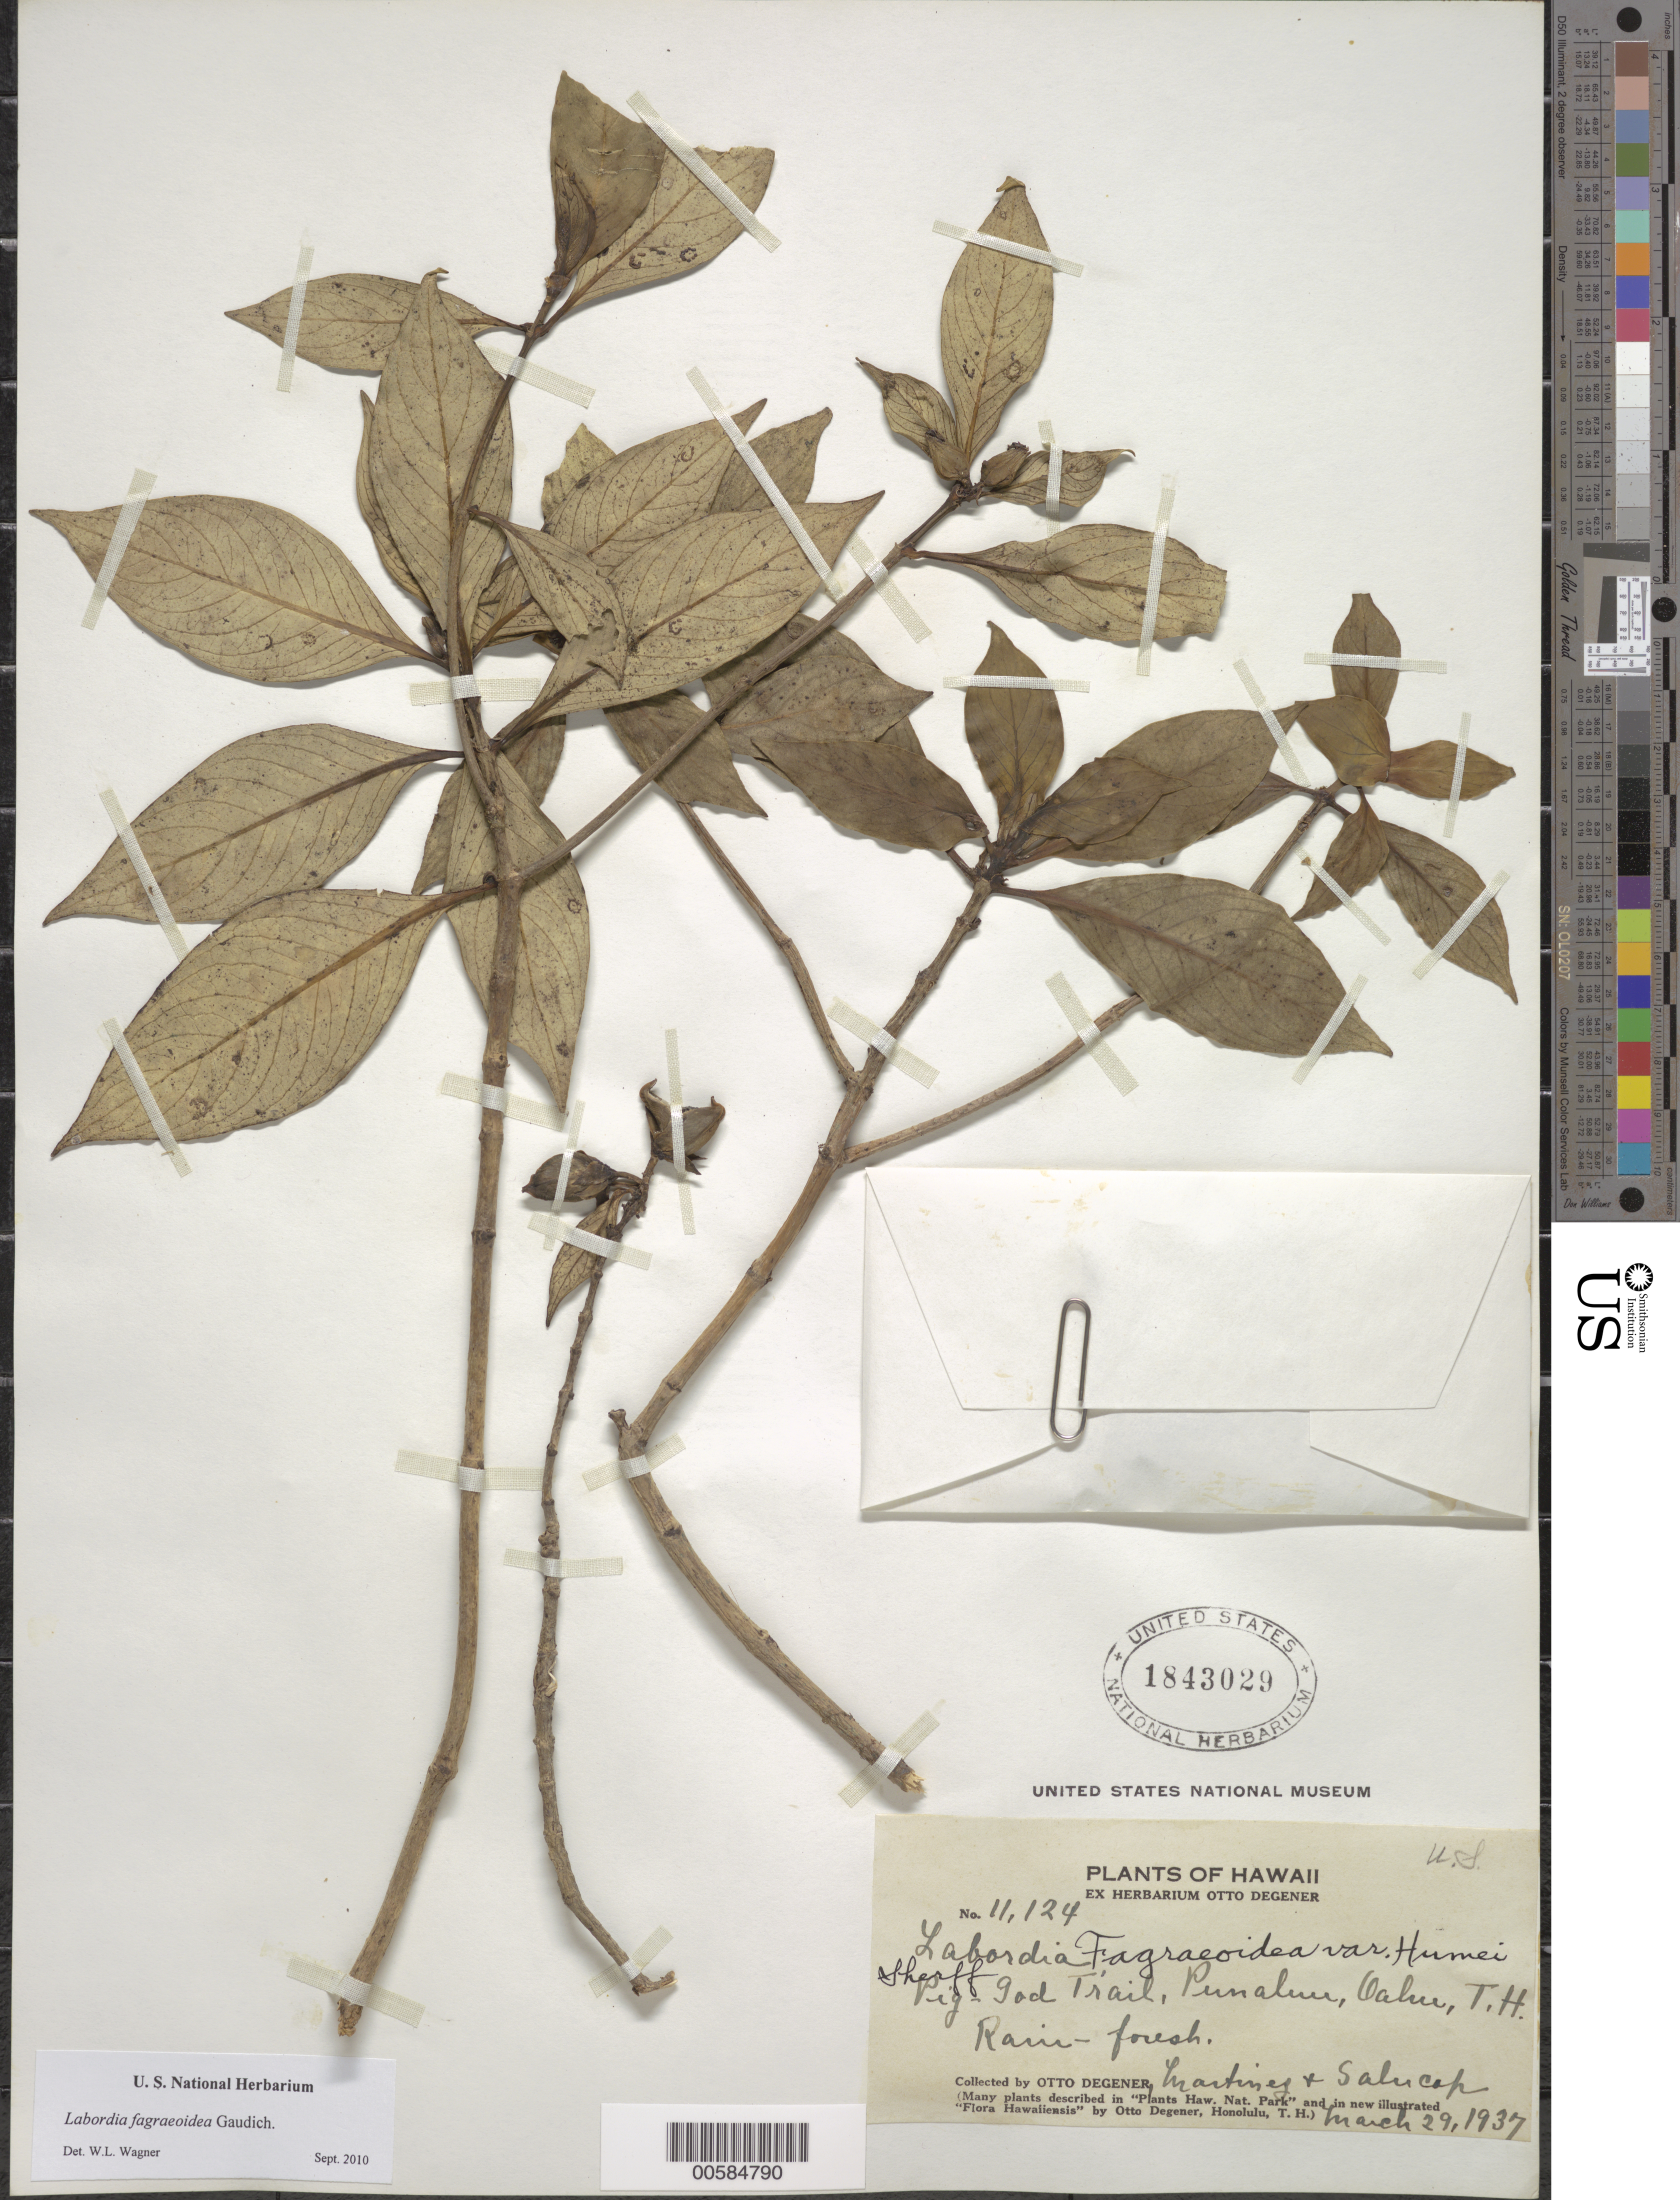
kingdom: Plantae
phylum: Tracheophyta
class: Magnoliopsida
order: Gentianales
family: Loganiaceae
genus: Geniostoma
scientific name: Geniostoma gaudichaudii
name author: B.J. Conn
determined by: Wagner, W. L., (BOT), Smithsonian Institution - National Museum of Natural History (UNITED STATES)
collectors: O. Degener, -- Martinez & -- Salucop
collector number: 11124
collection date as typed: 29 Mar 1937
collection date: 1937-03-29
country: United States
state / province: Hawaii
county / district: Honolulu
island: Oahu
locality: Pig-God Trail, Punaluu.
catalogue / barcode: US 1843029